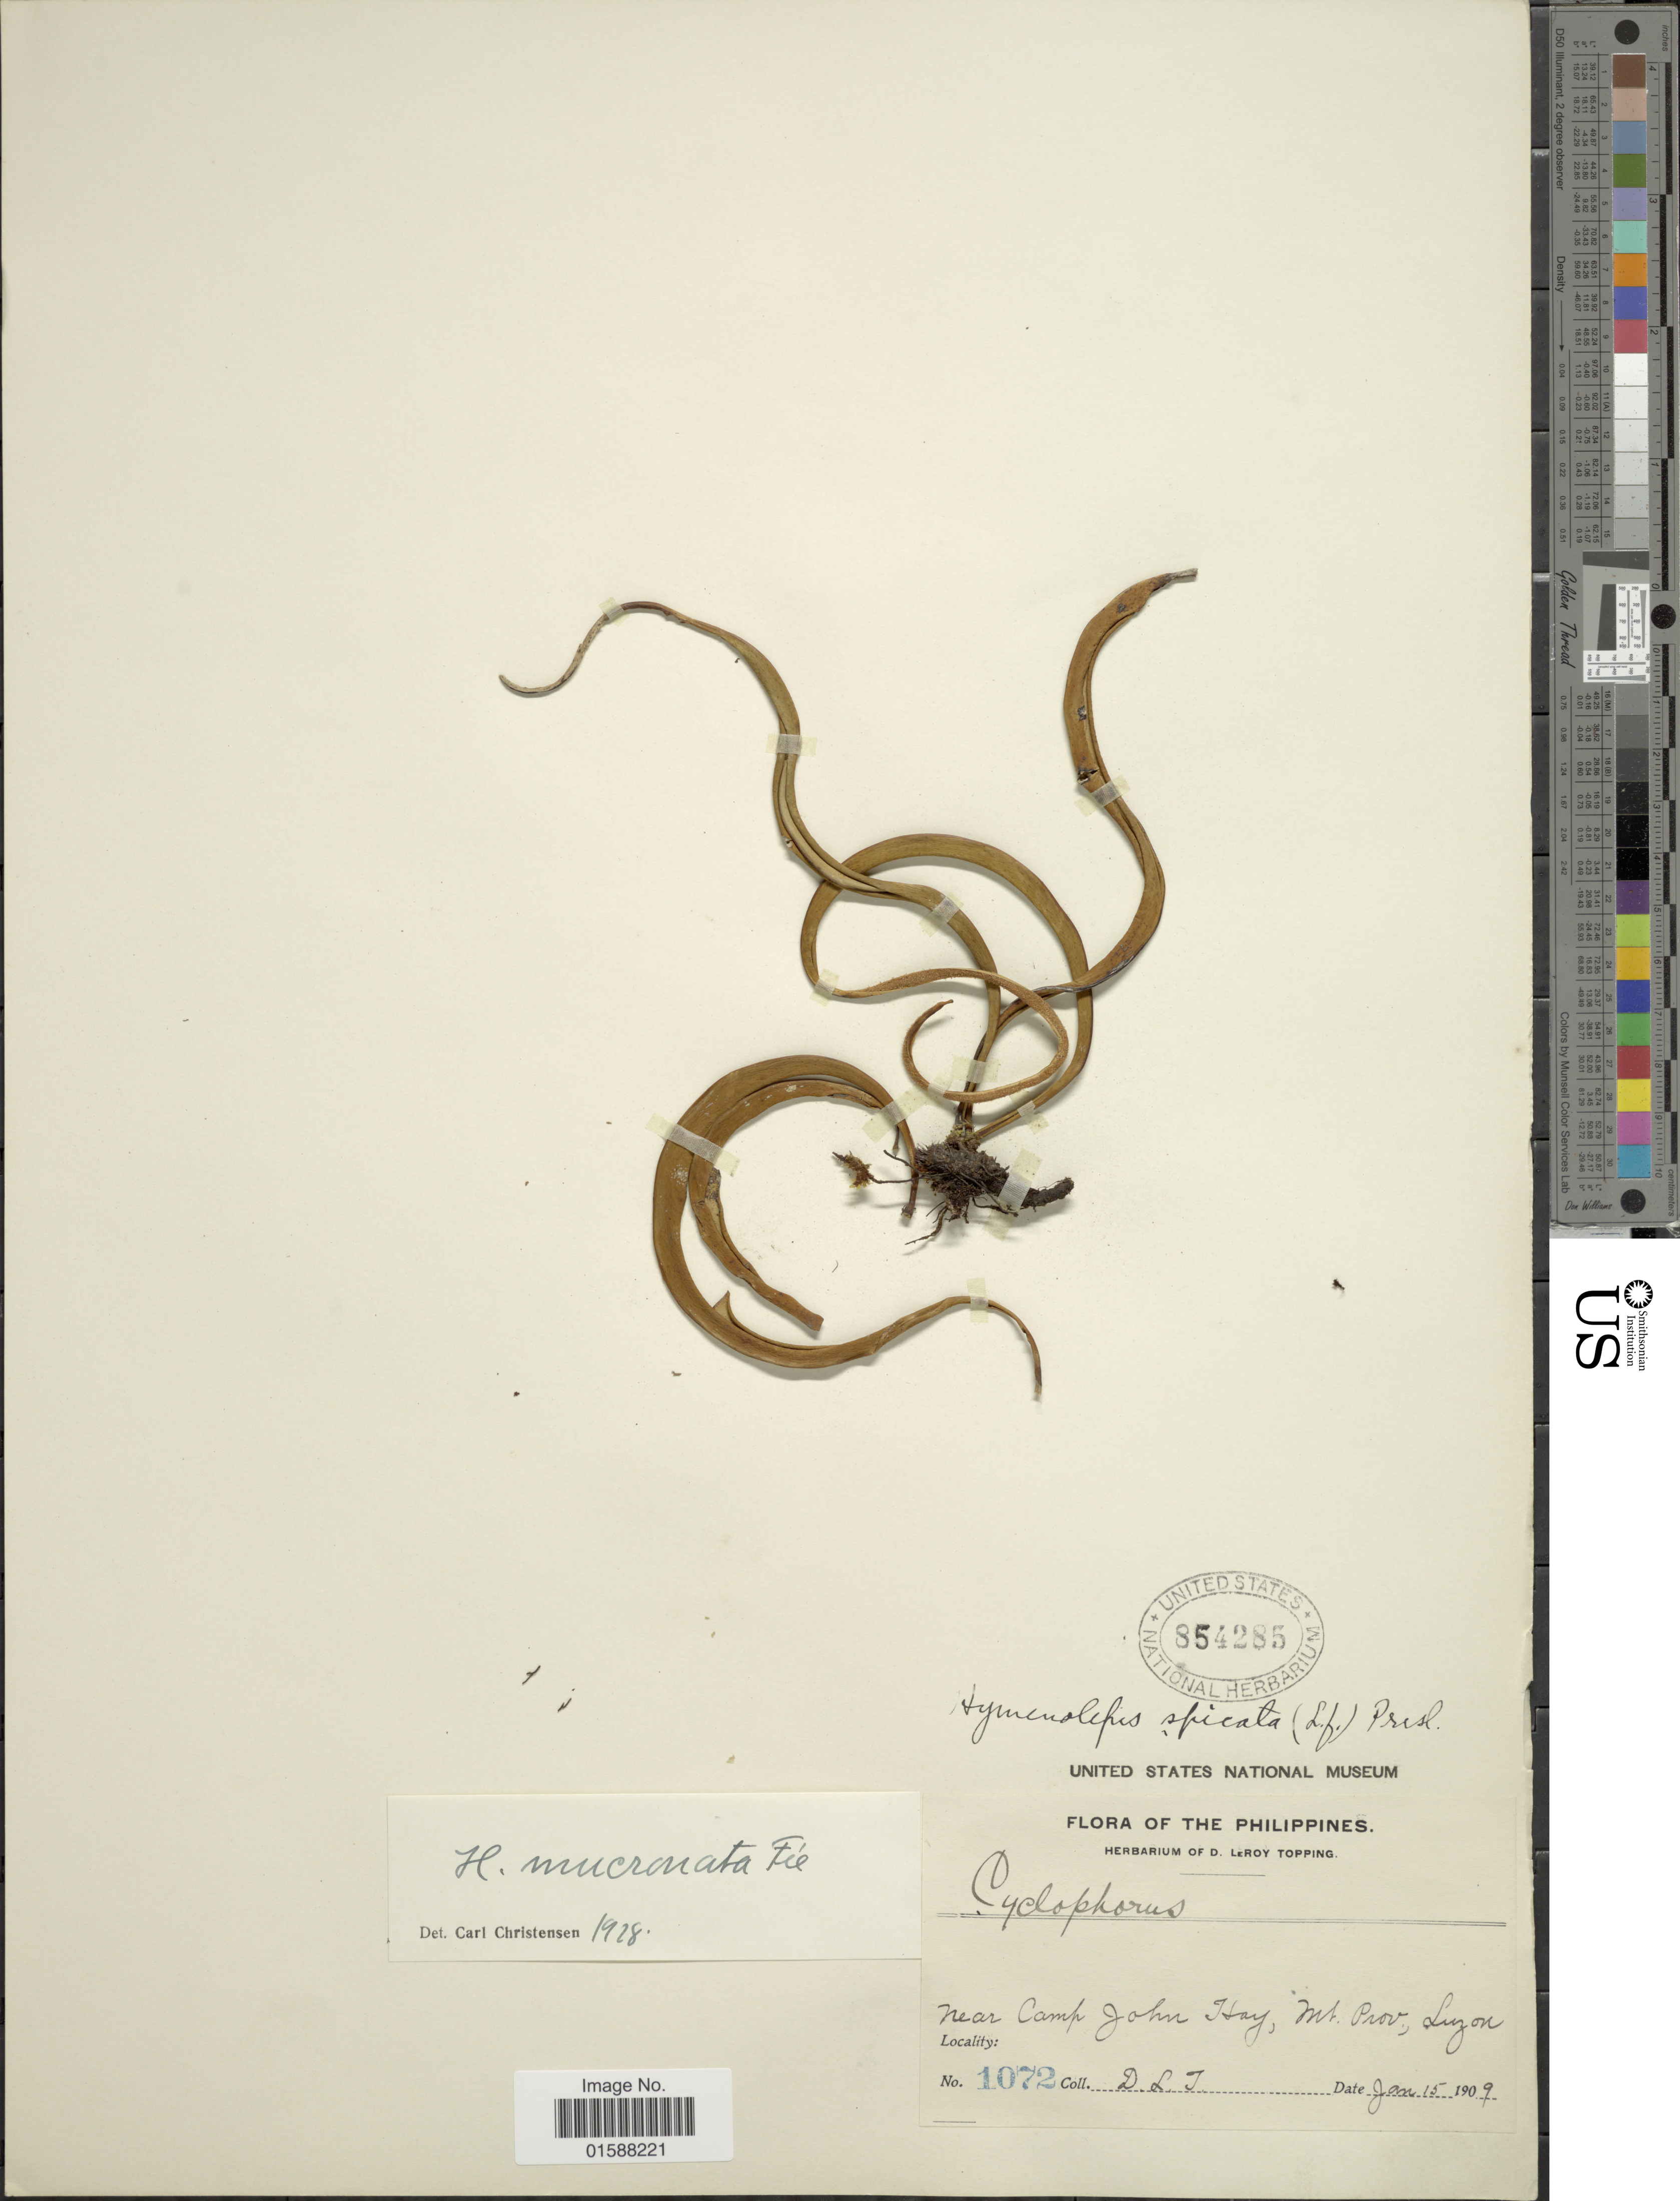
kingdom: Plantae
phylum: Tracheophyta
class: Polypodiopsida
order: Polypodiales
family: Polypodiaceae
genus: Lepisorus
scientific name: Lepisorus mucronatus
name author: (Fée) Li S. Wang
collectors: D. L. Topping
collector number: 1072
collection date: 1909-01-15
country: Philippines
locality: Near Camp John Hay, Mt. Prov, Luzon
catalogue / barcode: US 854285